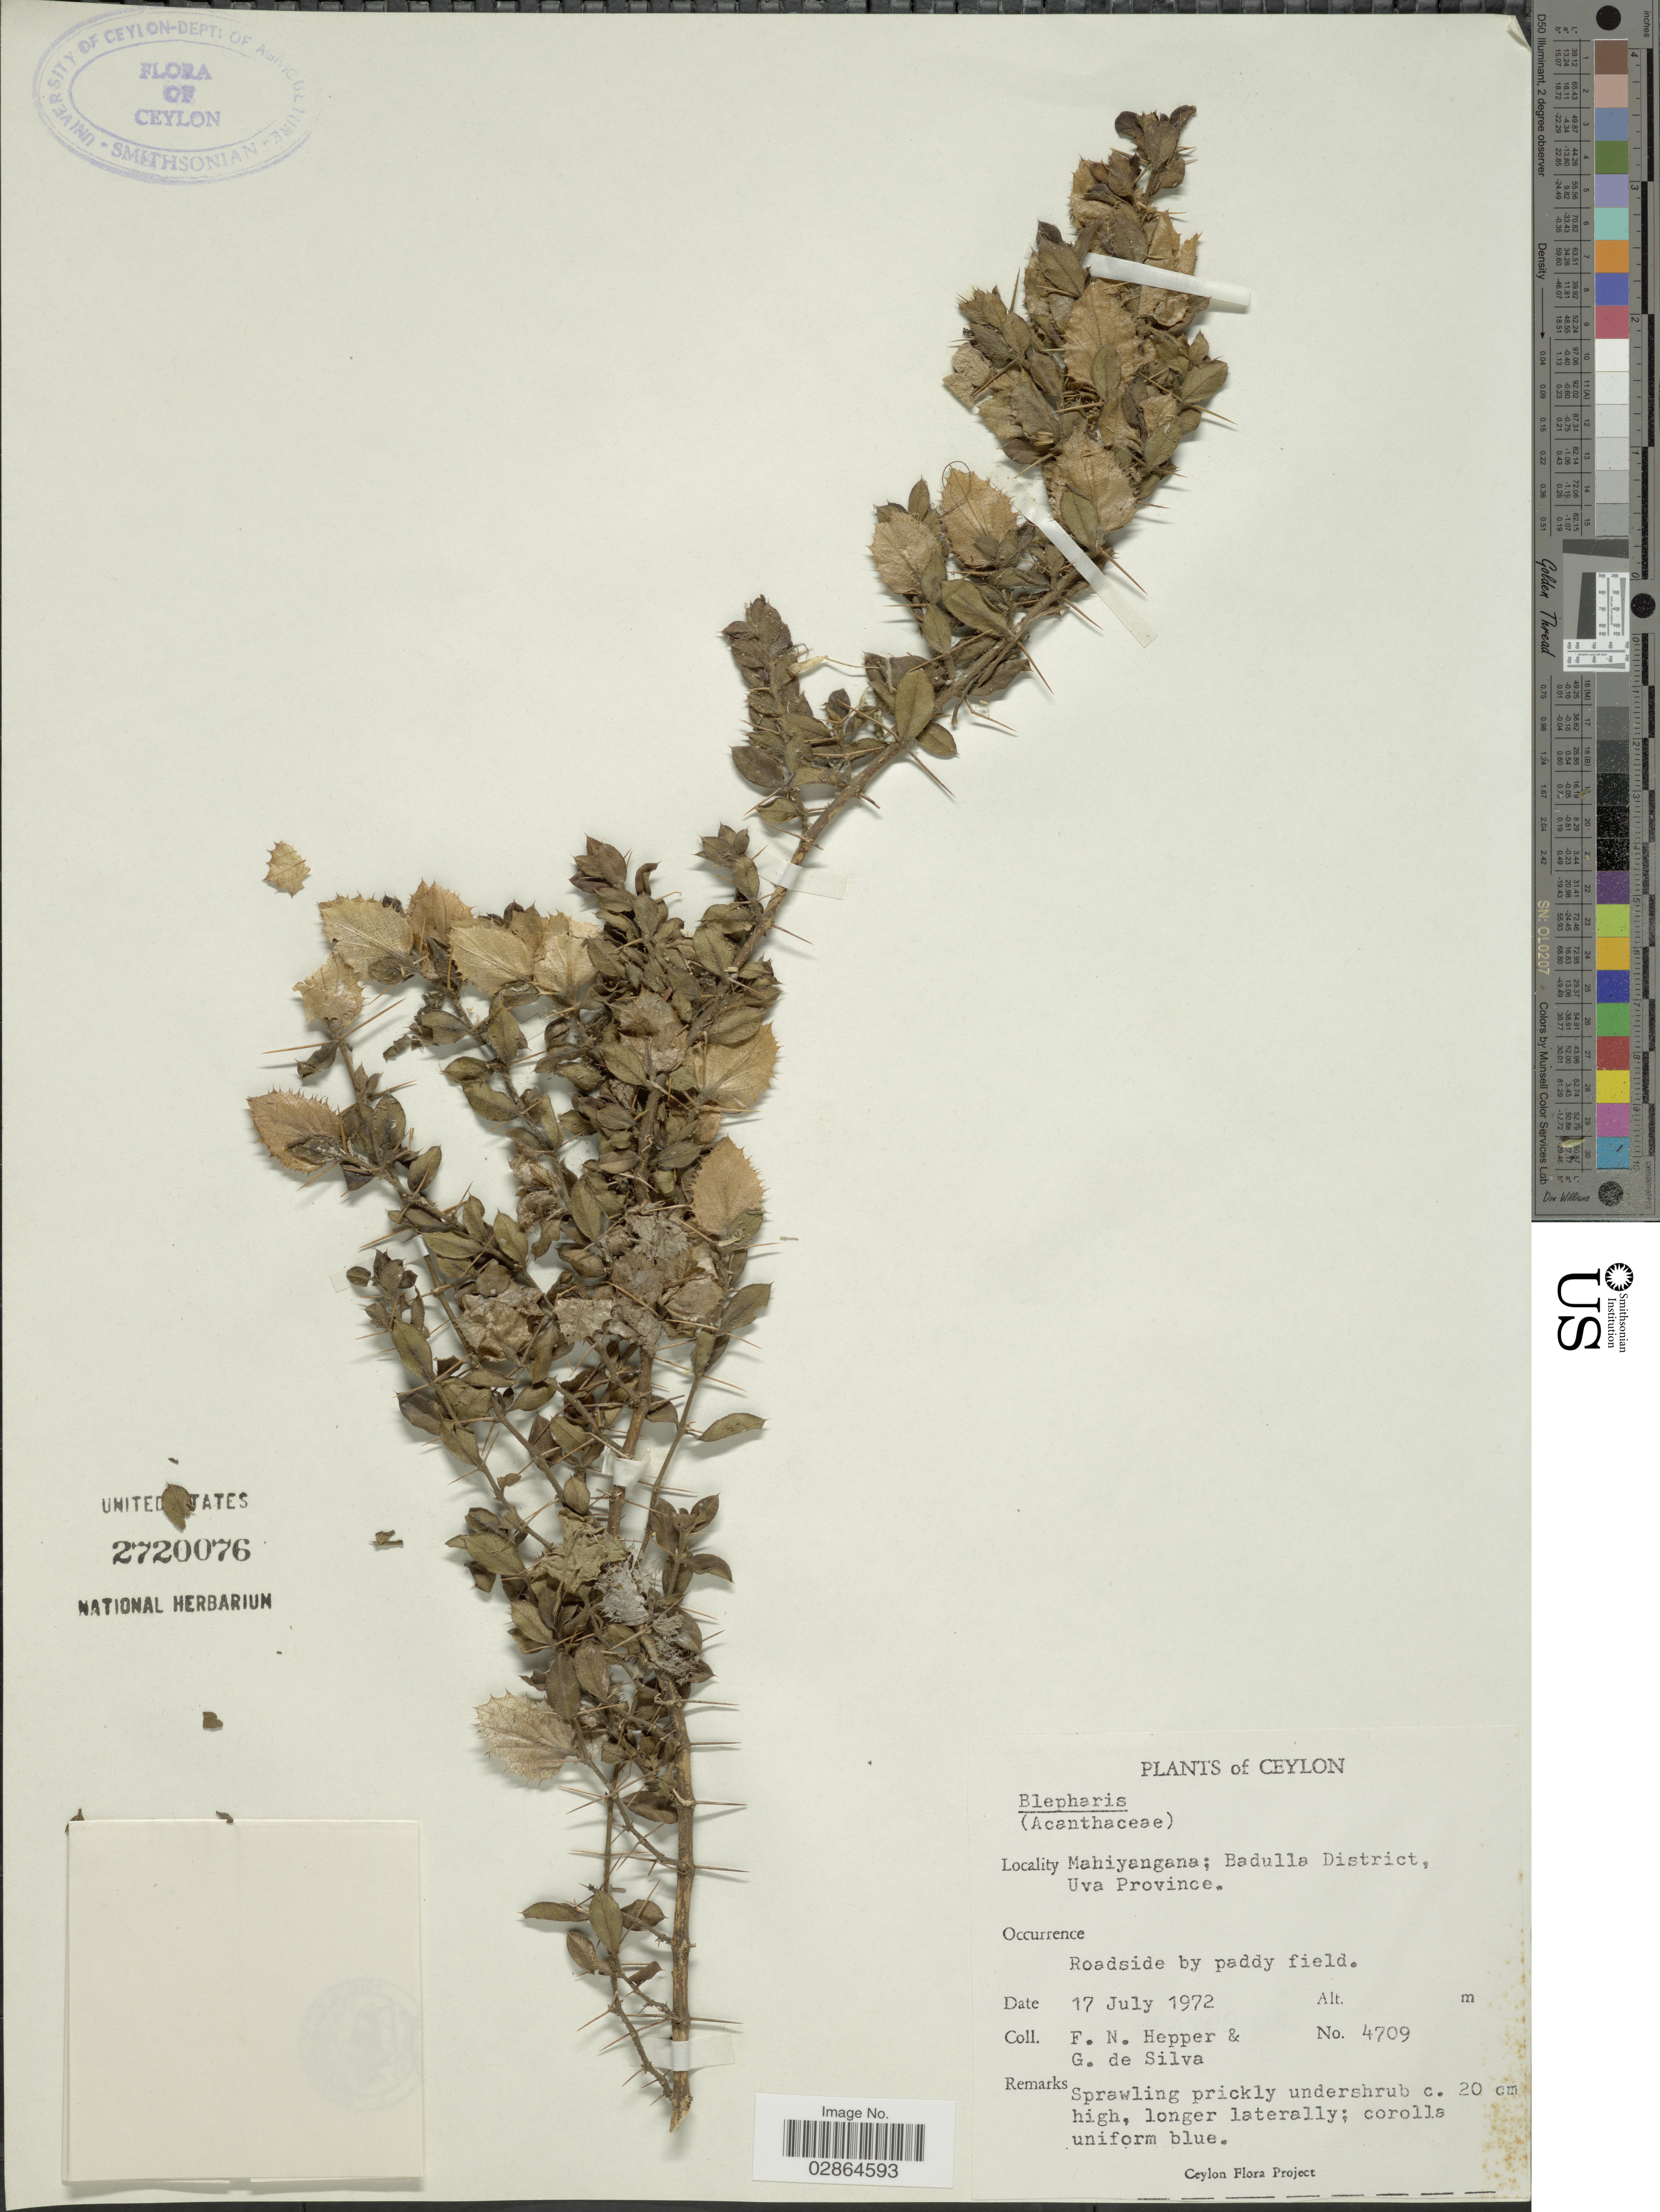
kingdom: Plantae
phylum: Tracheophyta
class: Magnoliopsida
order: Lamiales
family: Acanthaceae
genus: Blepharis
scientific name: Blepharis sp.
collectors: F. Hepper & G. De Silva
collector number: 4709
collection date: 1972-07-17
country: Sri Lanka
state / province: Uva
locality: Ceylon, Mahiyangana; Badulla District, Uva Province.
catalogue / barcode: US 2720076